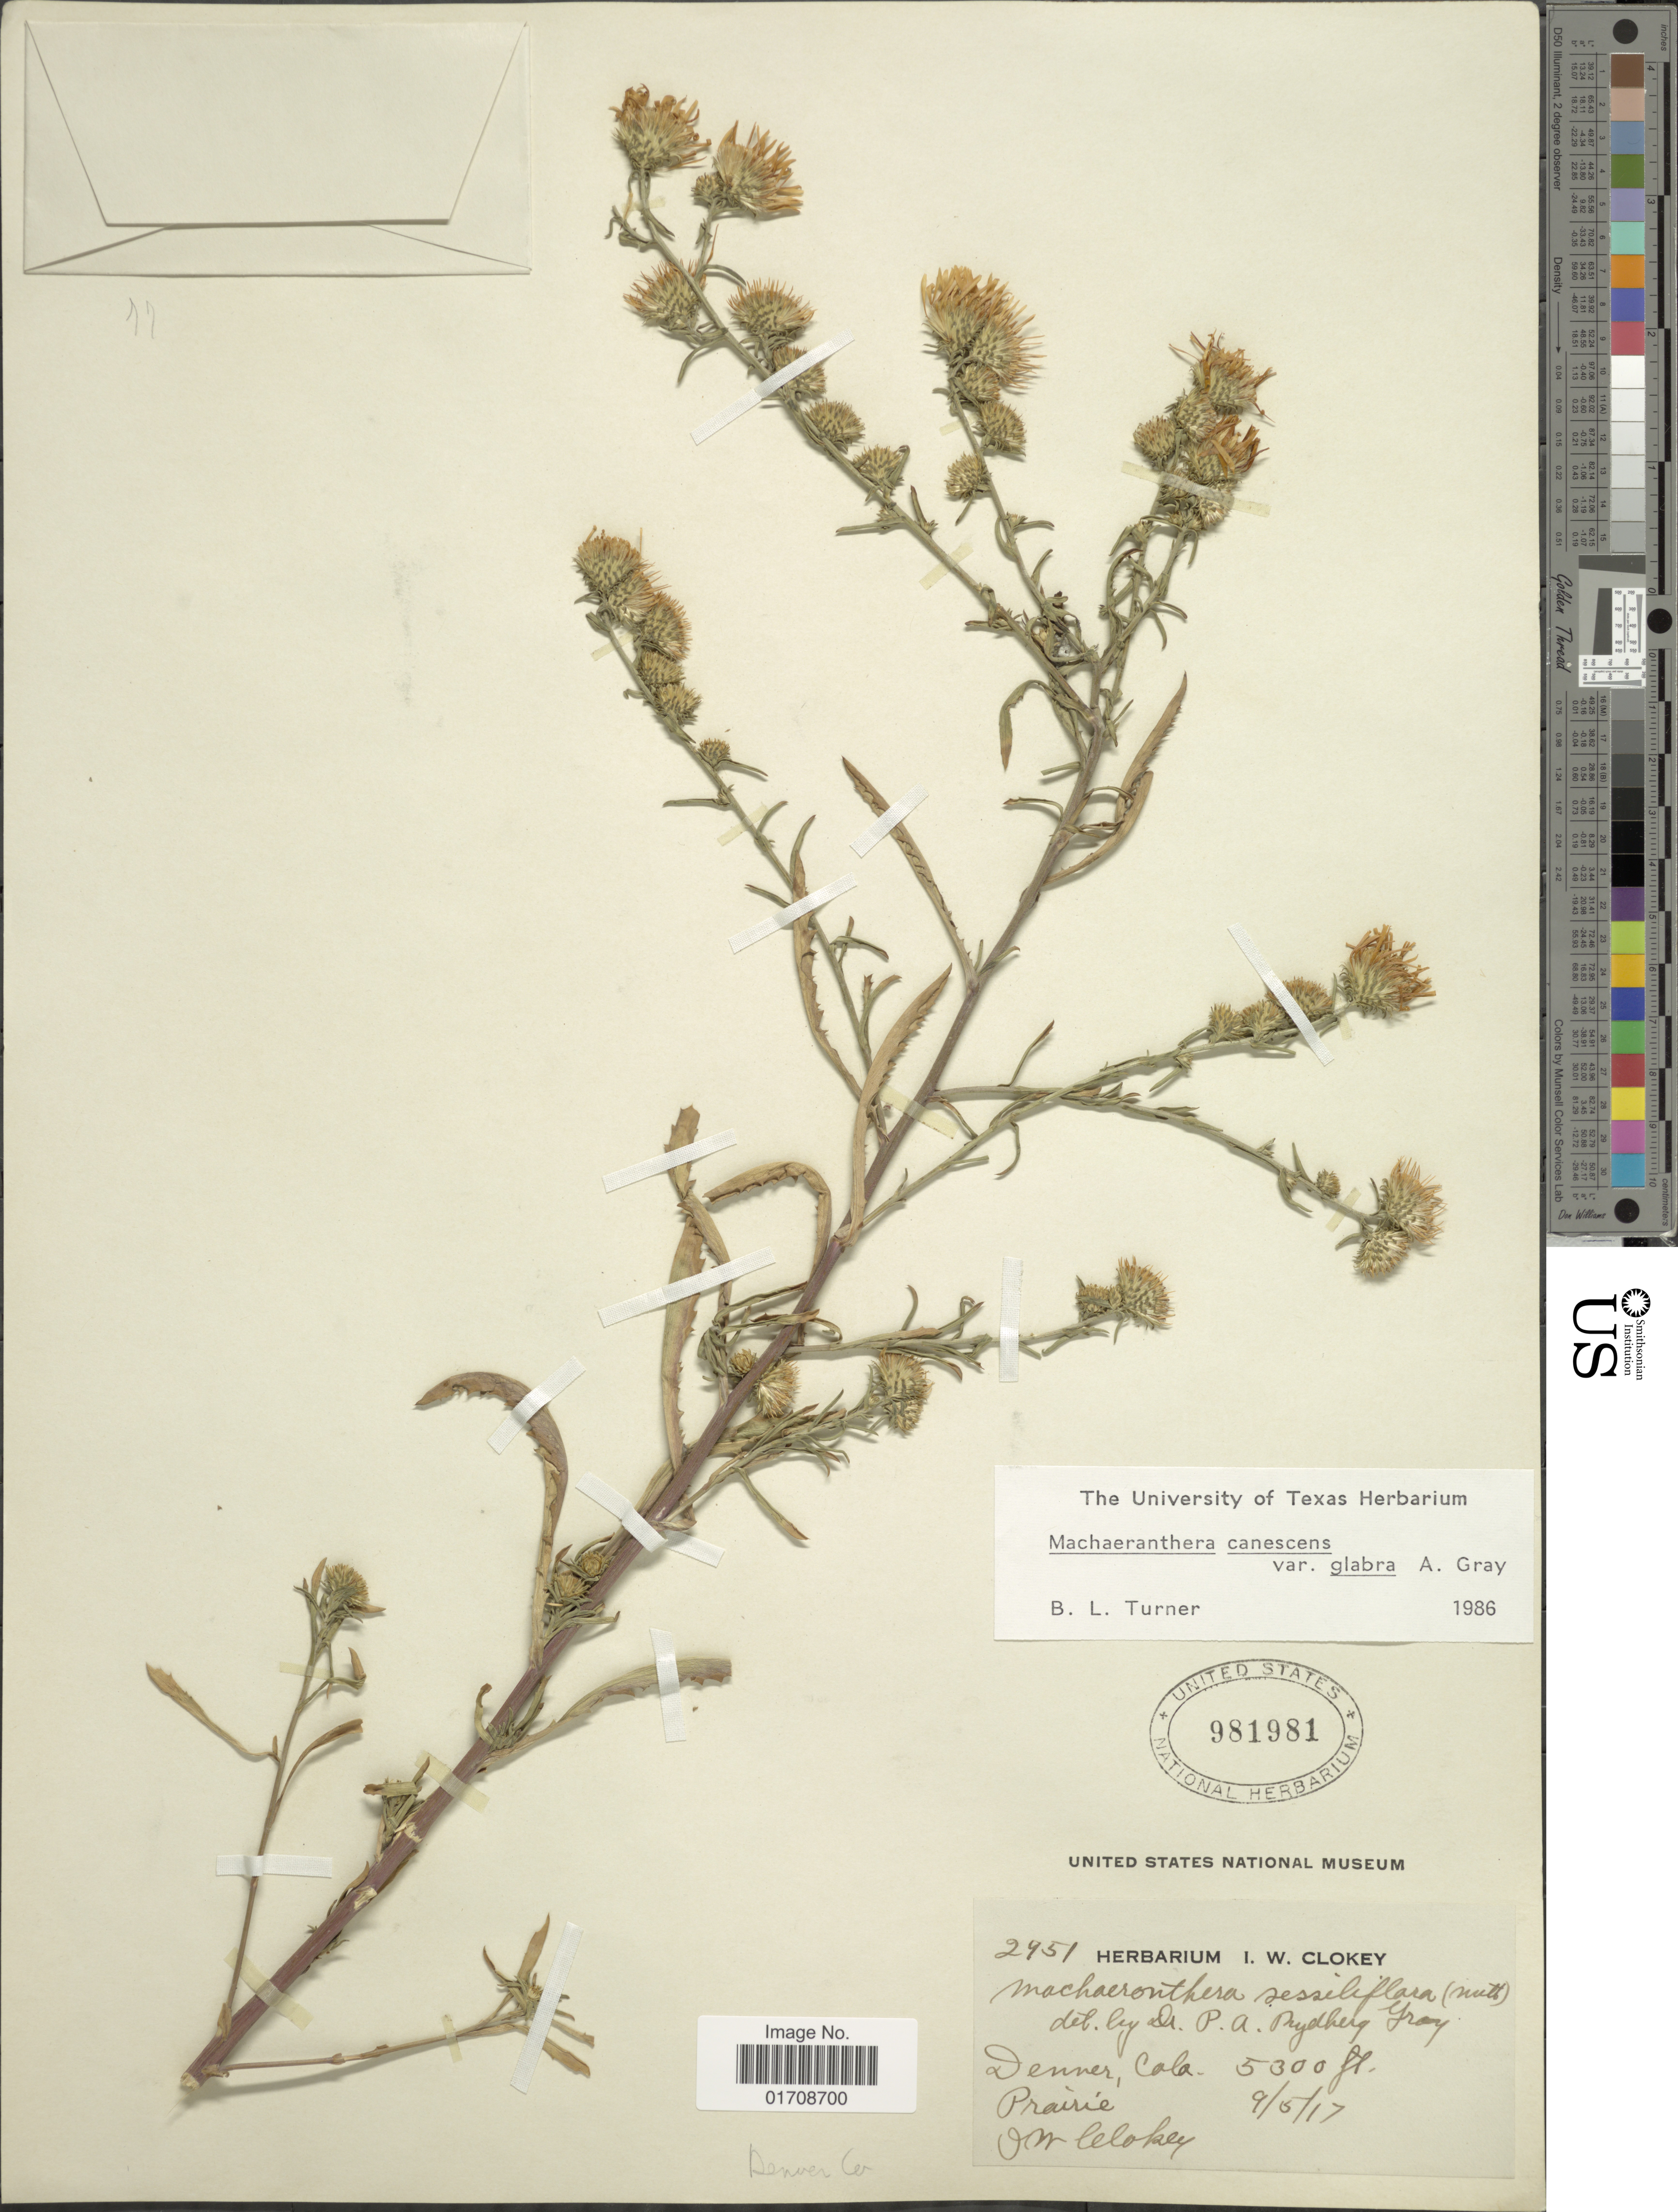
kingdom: Plantae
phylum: Tracheophyta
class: Magnoliopsida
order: Asterales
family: Asteraceae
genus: Machaeranthera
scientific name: Machaeranthera canescens var. glabra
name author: A. Gray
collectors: I. W. Clokey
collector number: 2951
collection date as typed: Transcribed d/m/y: 5/9/17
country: United States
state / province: Colorado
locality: Denver, Colo., Denver Co.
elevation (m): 1615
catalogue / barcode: US 981981